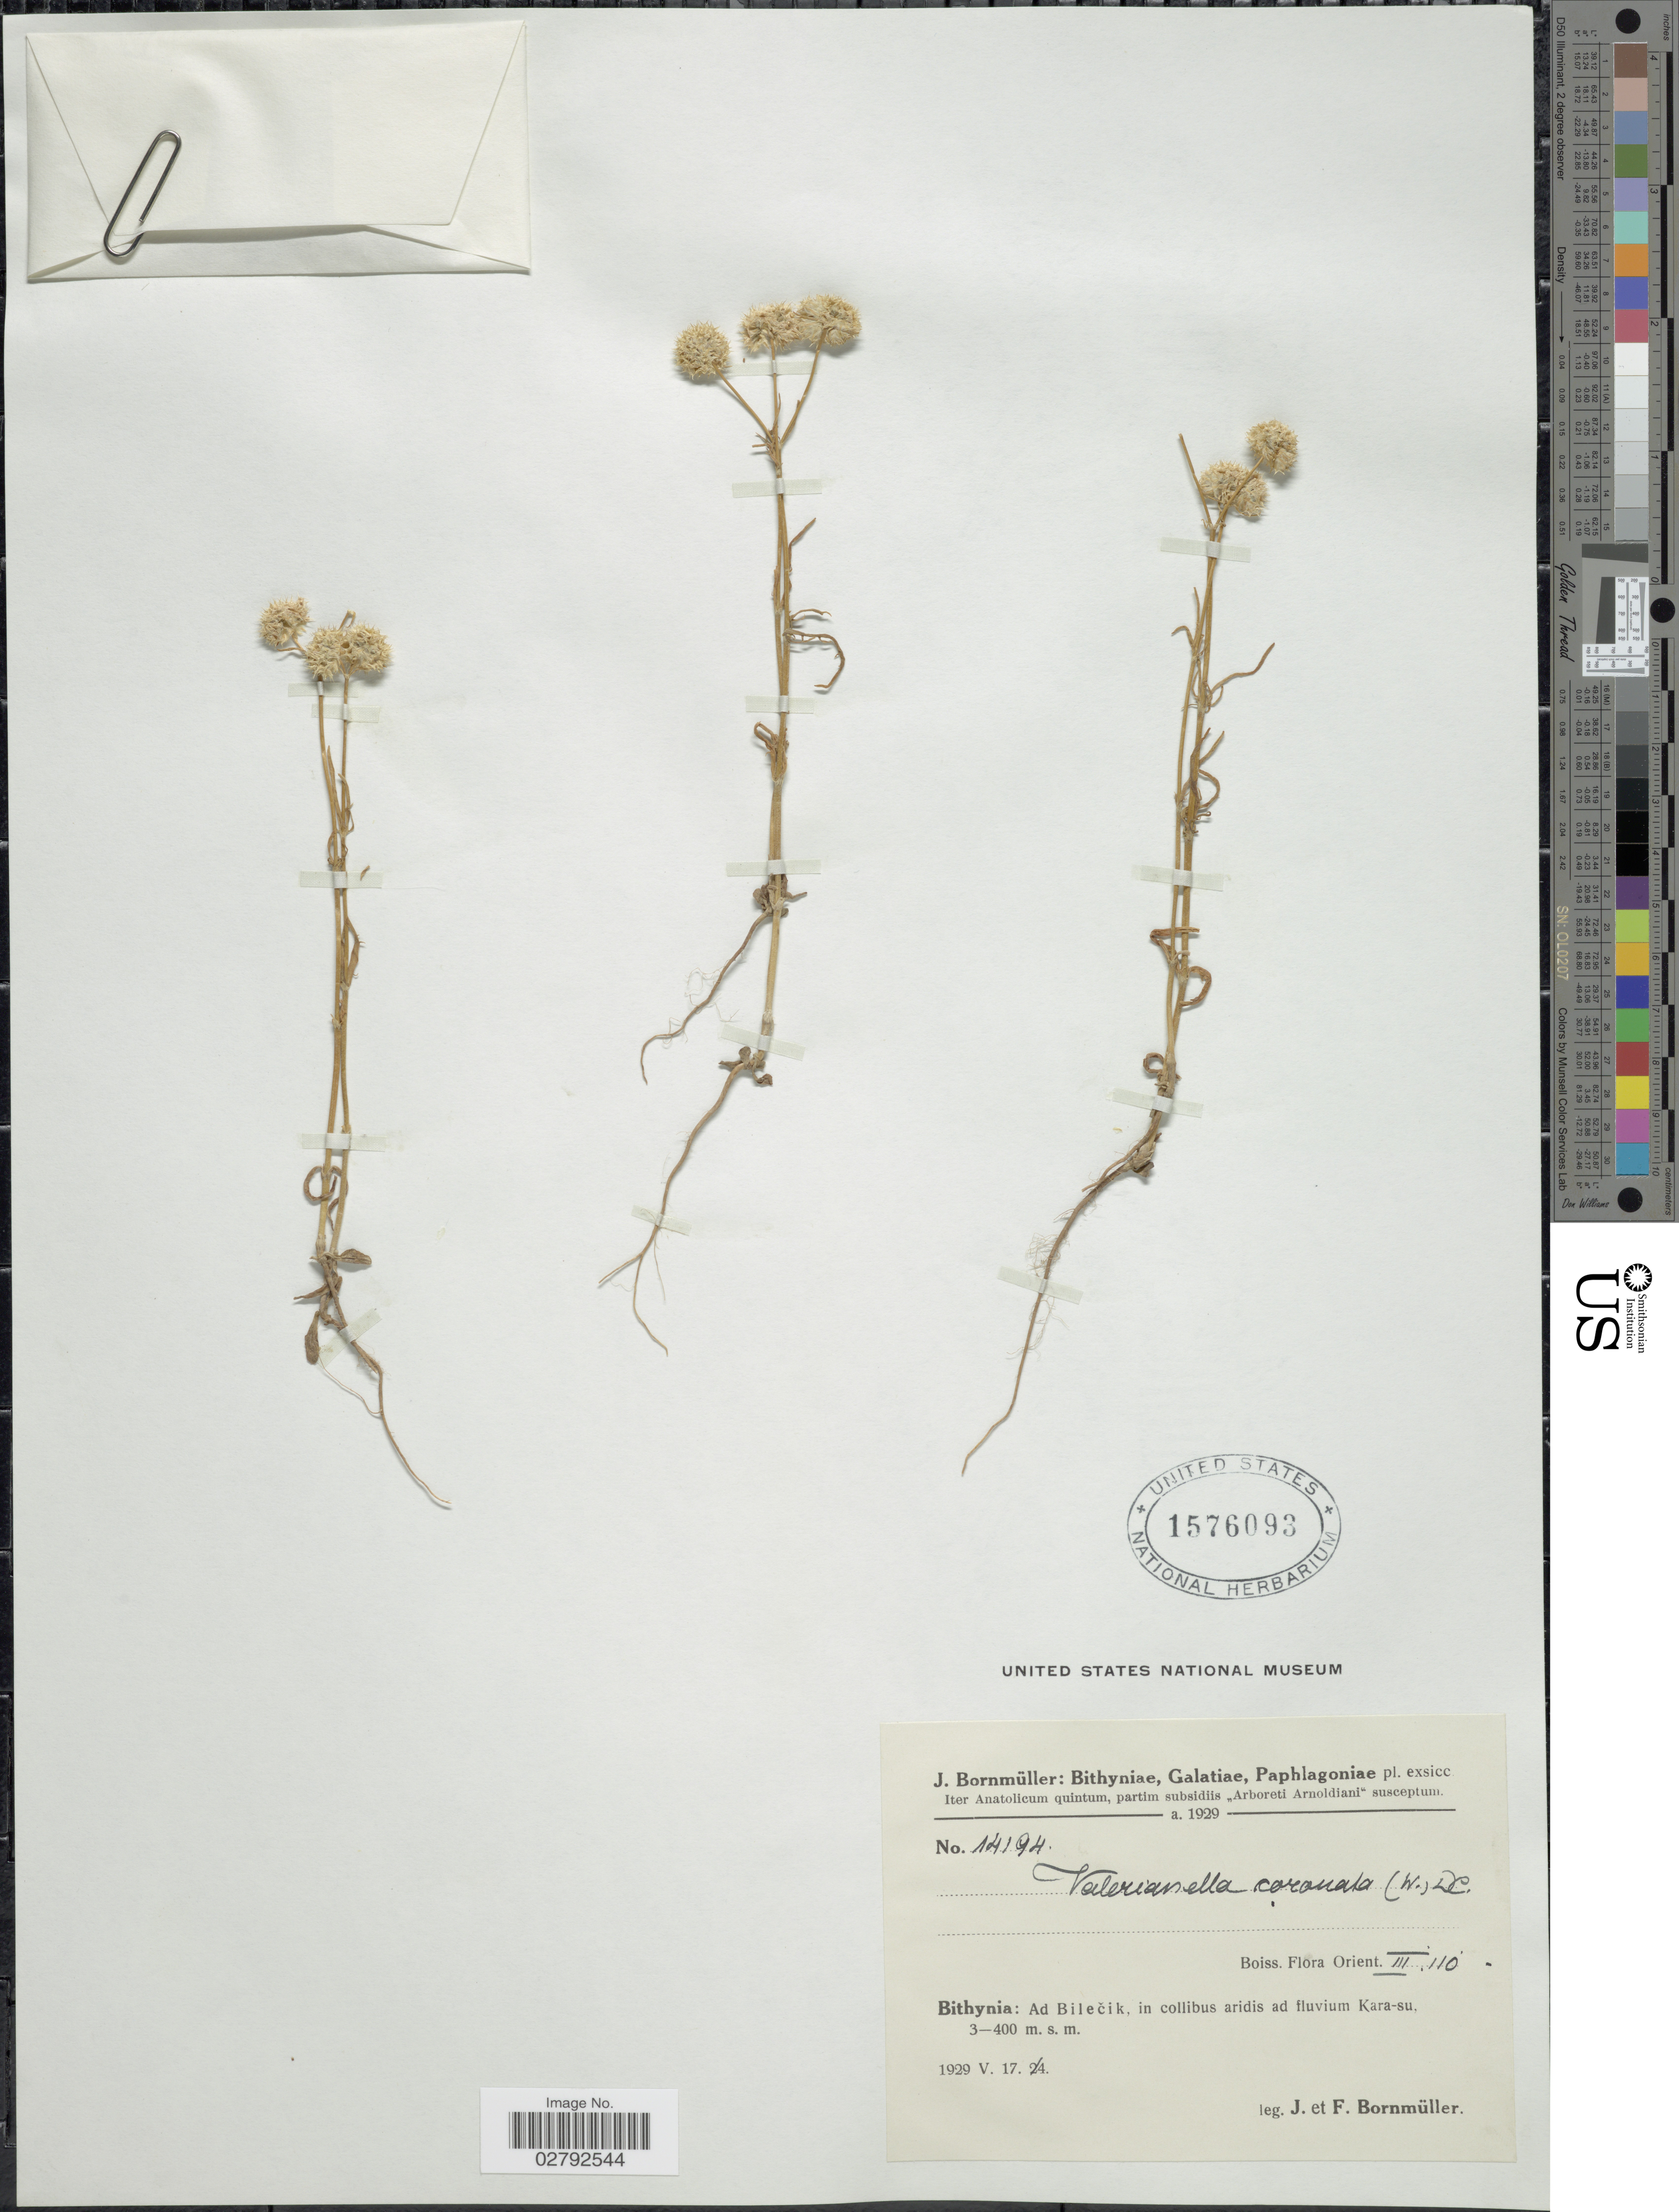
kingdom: Plantae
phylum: Tracheophyta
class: Magnoliopsida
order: Dipsacales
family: Caprifoliaceae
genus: Valerianella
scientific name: Valerianella coronata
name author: (L.) DC.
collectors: J. Bornmüller & F. Bornmüller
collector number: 14194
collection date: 1929-05-17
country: Turkey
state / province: Bilecik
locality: Bithynia: Ad Bilecik, in collibus aridis ad fluvium Kara-su.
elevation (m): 300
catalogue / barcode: US 1576093